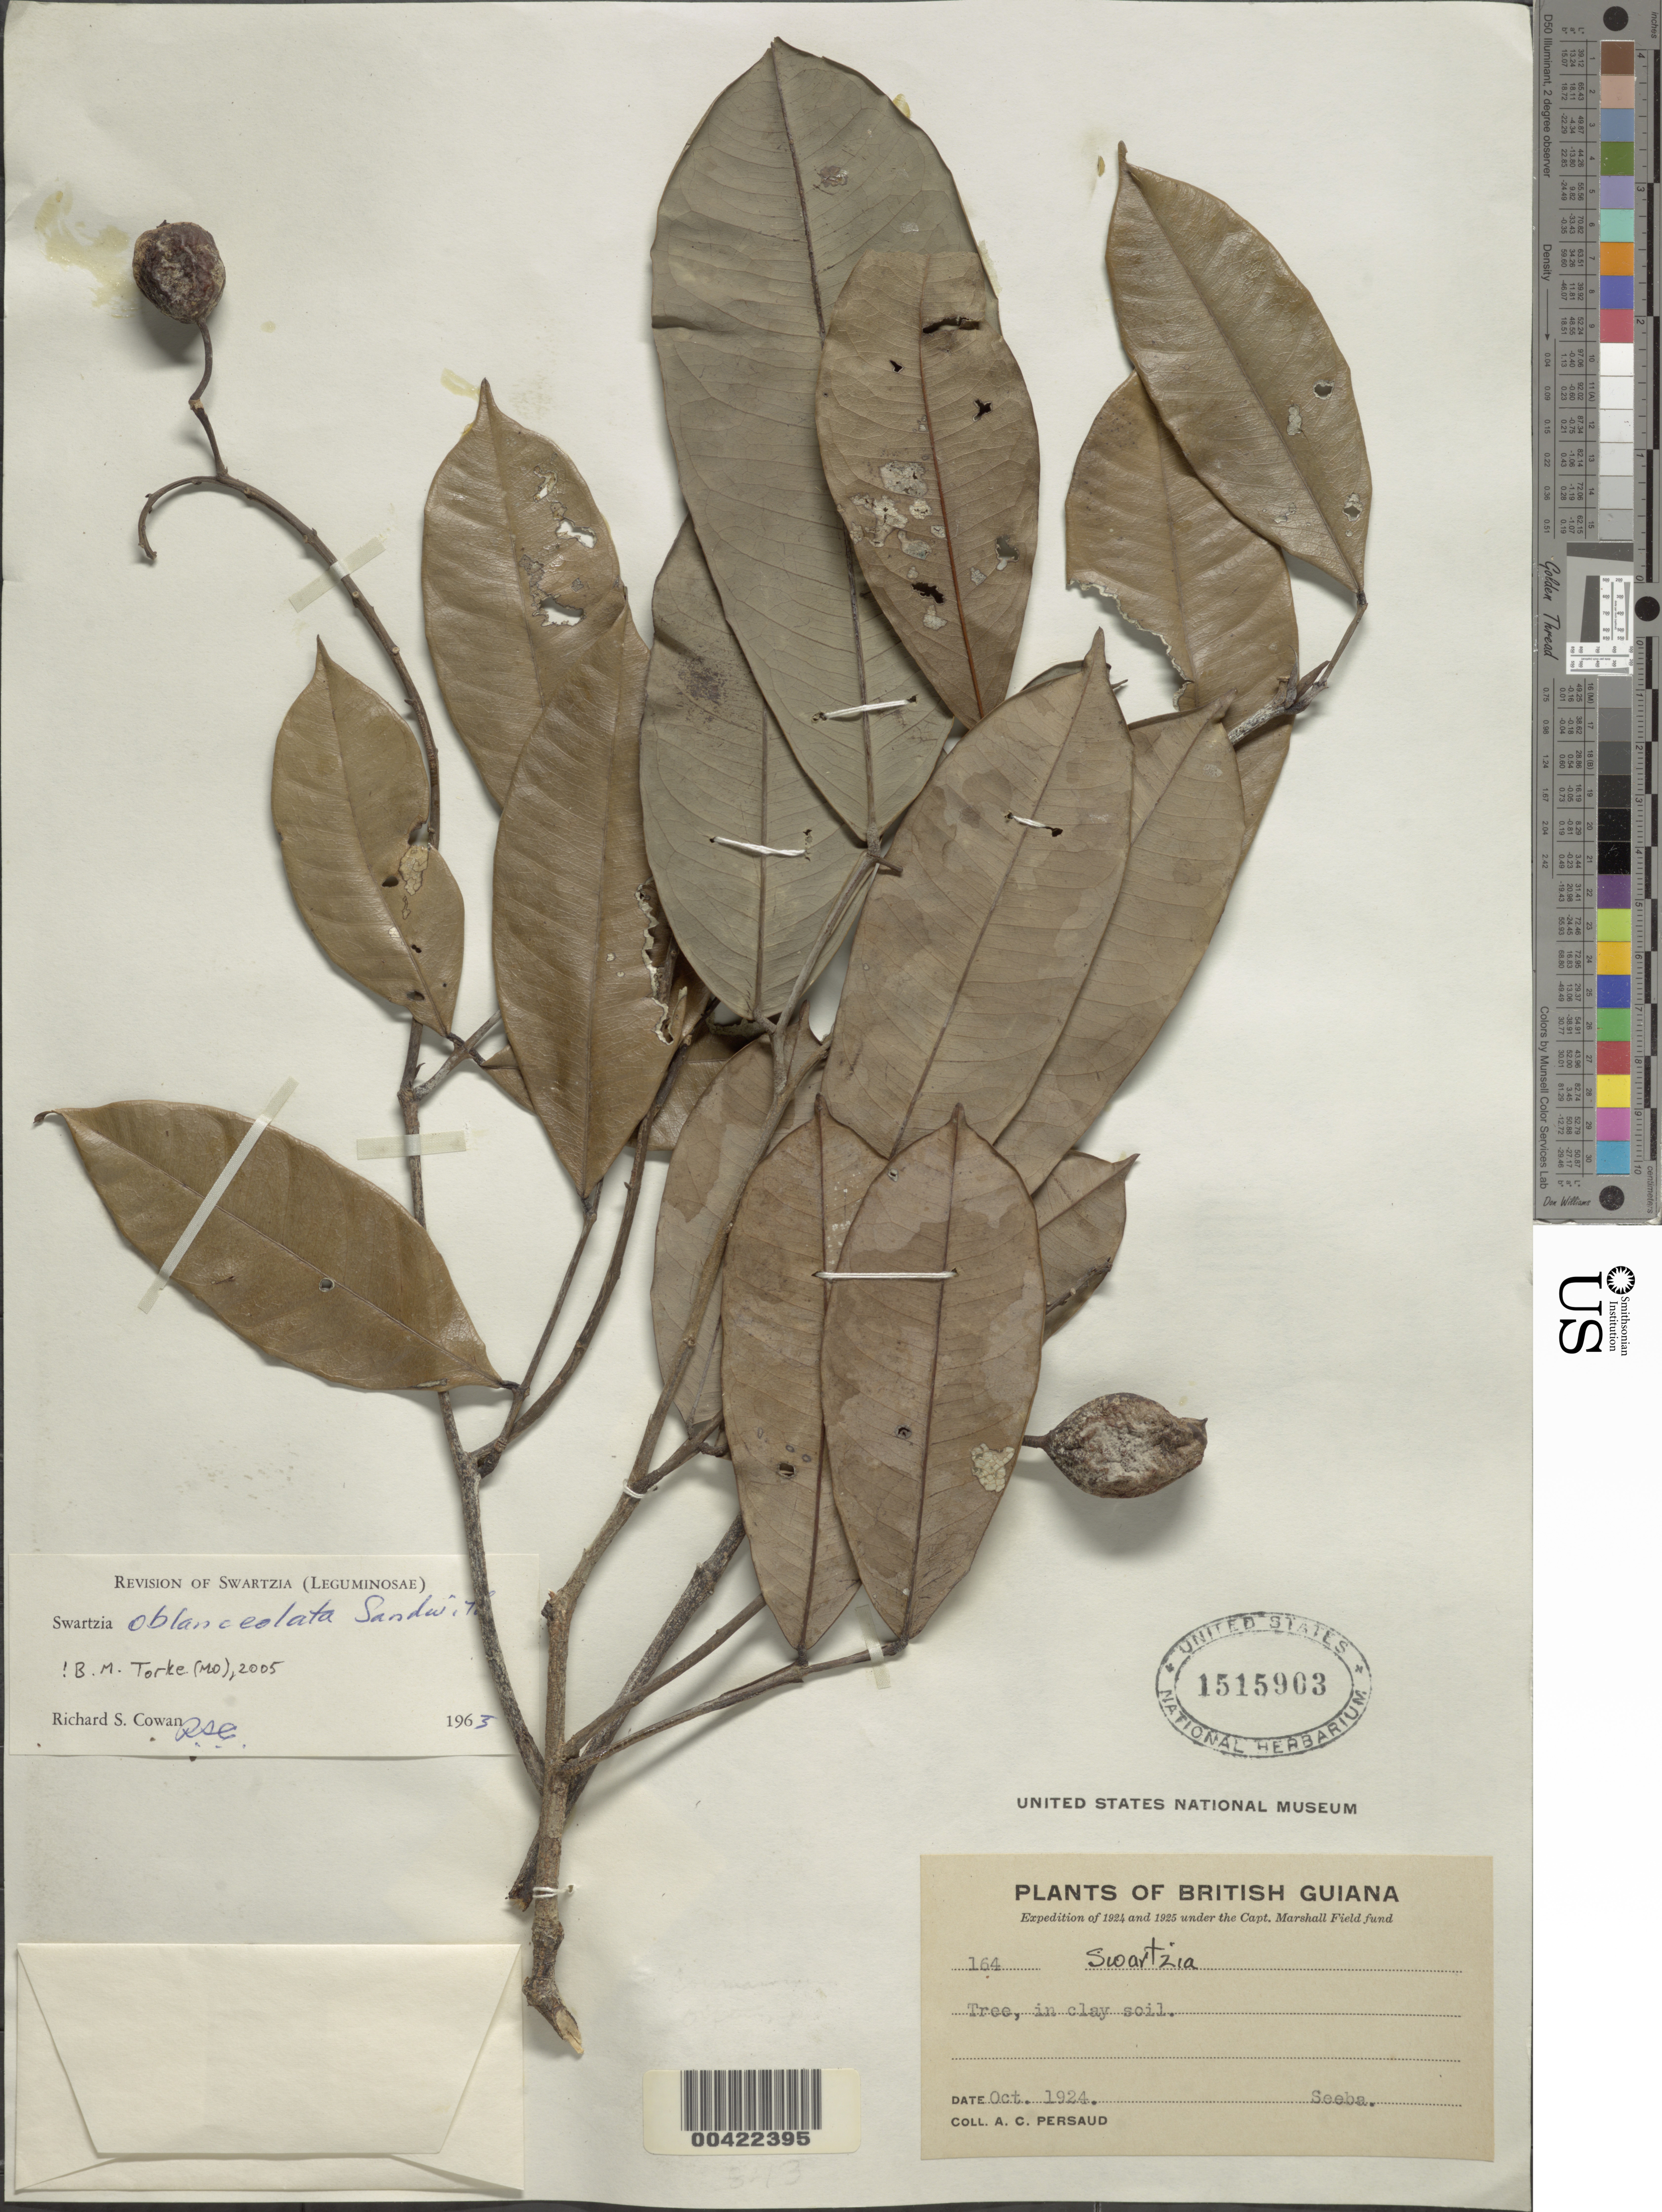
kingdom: Plantae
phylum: Tracheophyta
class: Magnoliopsida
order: Fabales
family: Fabaceae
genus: Swartzia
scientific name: Swartzia oblanceolata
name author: Sandwith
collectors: A. Persaud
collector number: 164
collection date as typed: Oct 1924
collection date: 1924-10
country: Guyana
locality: Seeba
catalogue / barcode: US 1515903